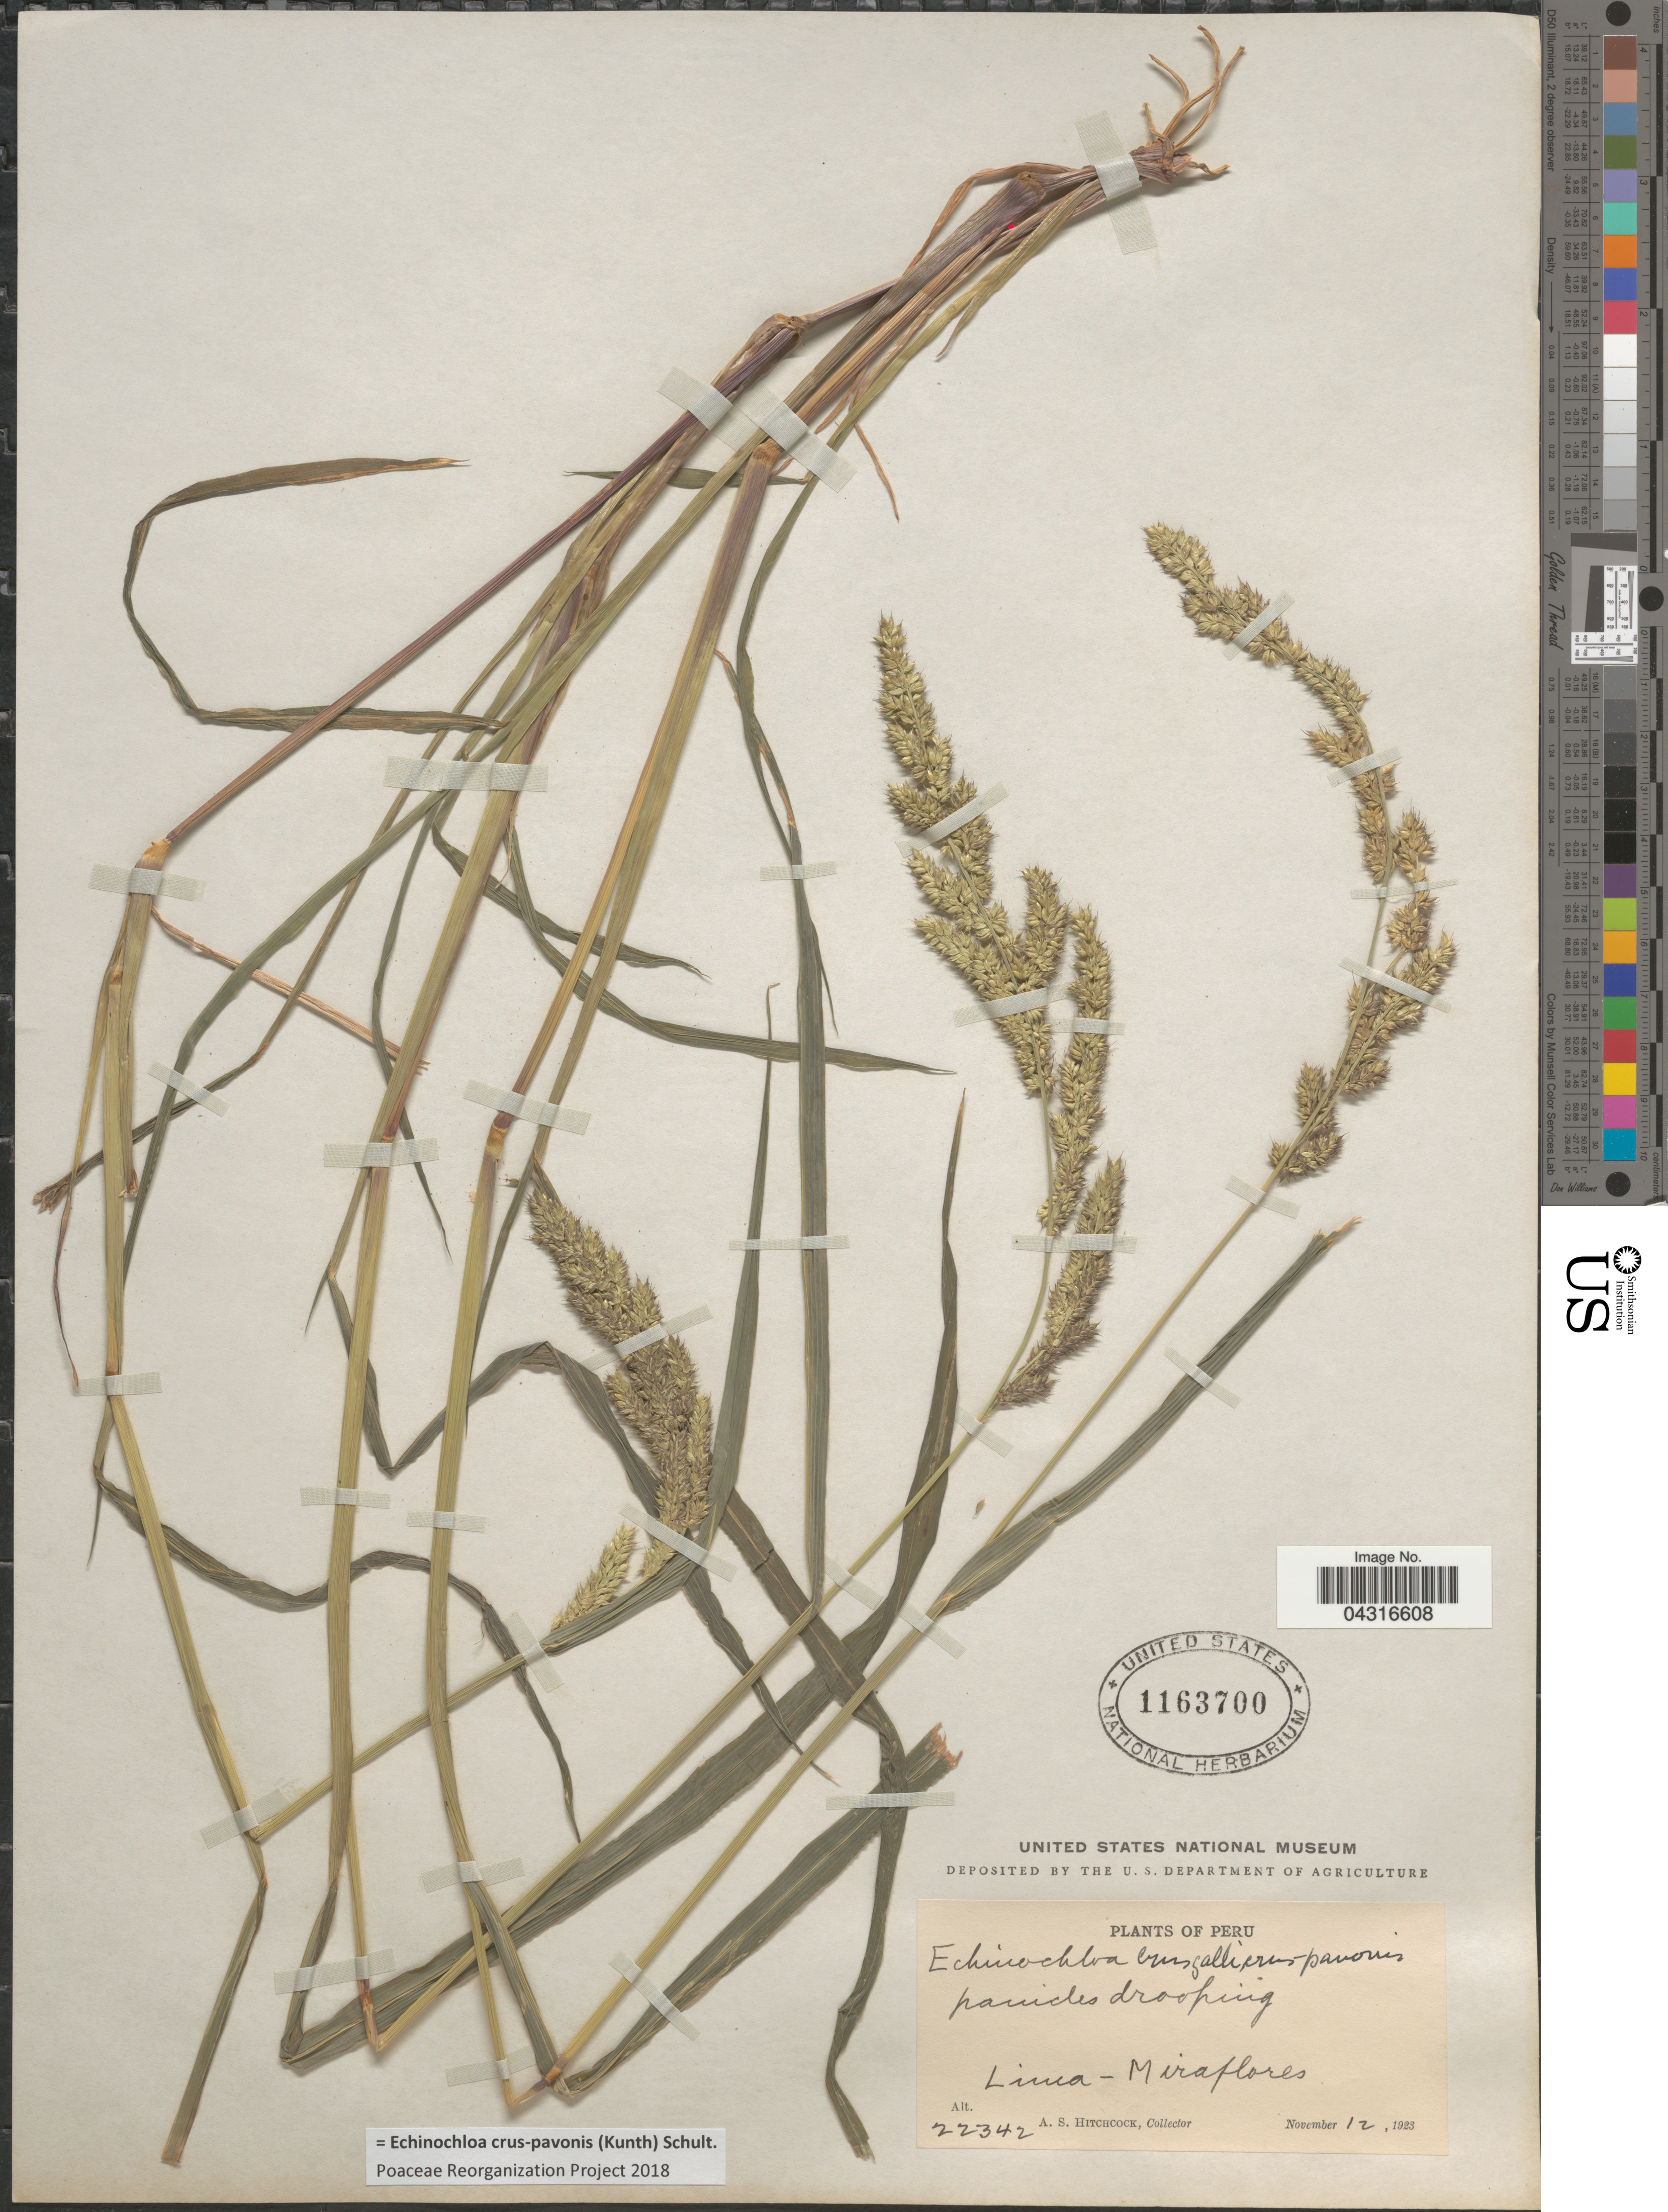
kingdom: Plantae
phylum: Tracheophyta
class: Liliopsida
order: Poales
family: Poaceae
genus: Echinochloa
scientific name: Echinochloa crus-pavonis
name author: (Kunth) Schult.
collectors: A. S. Hitchcock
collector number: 22342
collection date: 1923-11-12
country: Peru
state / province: Lima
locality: Miraflores.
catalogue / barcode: US 1163700